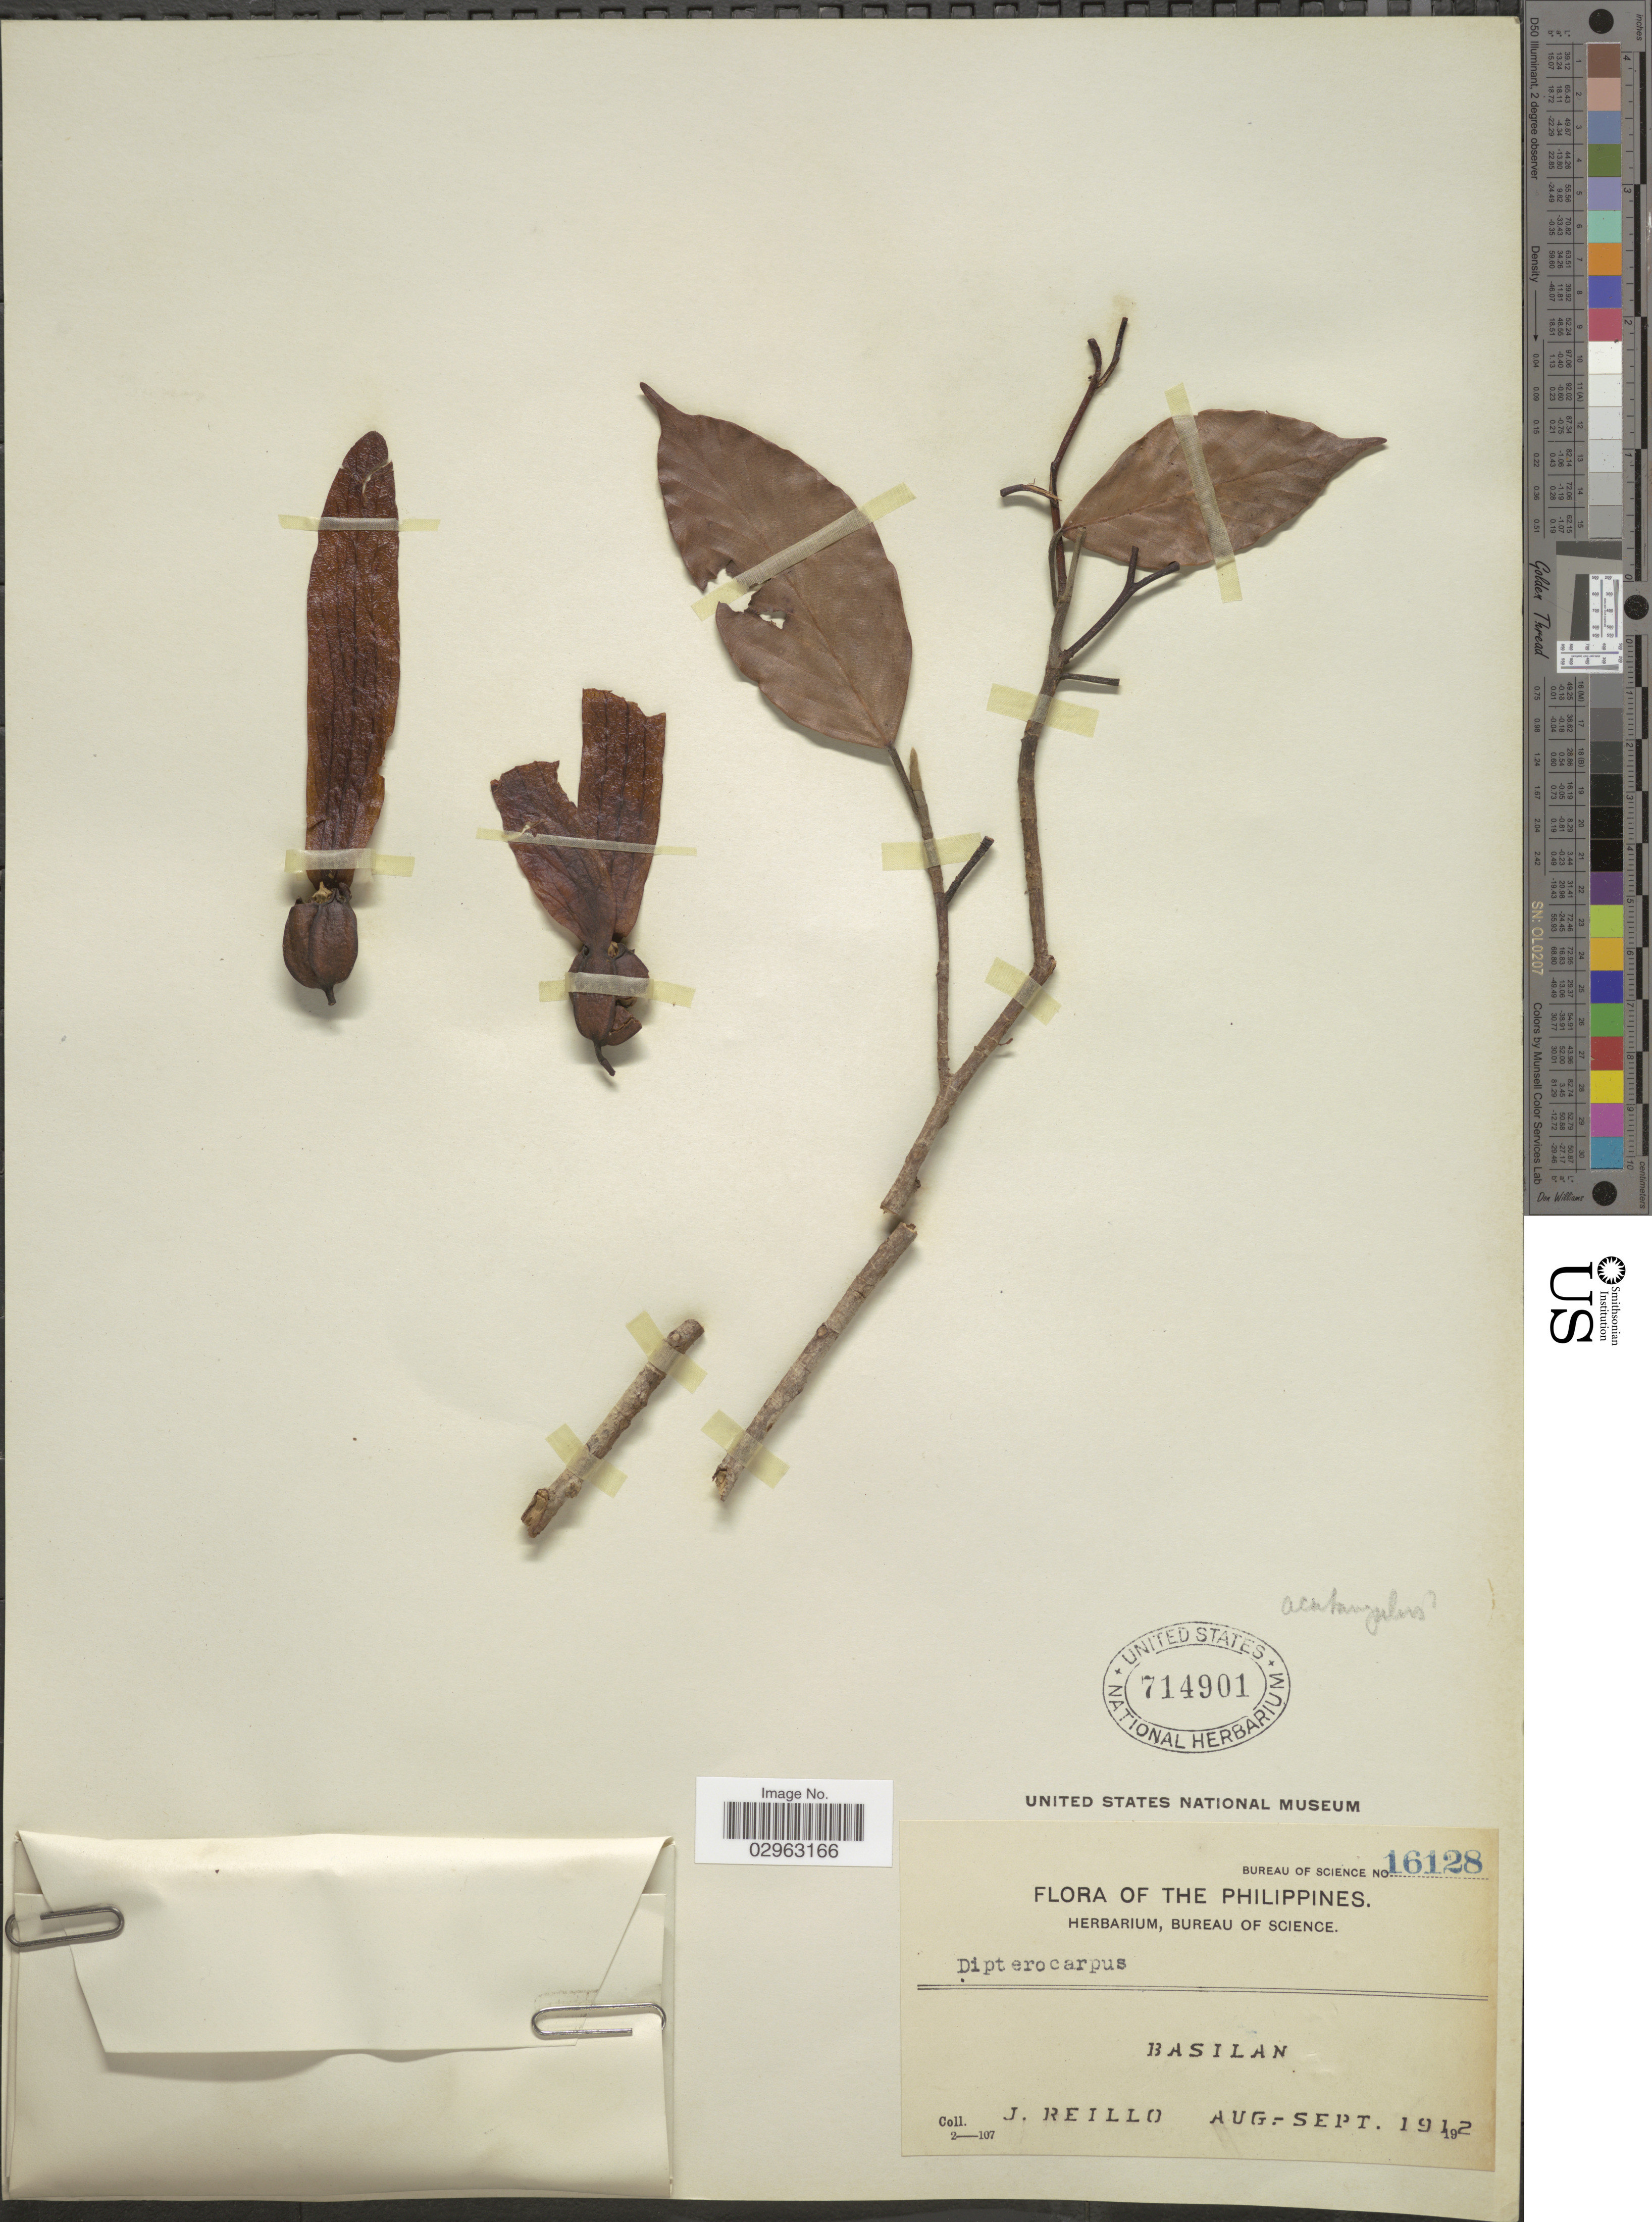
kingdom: Plantae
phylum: Tracheophyta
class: Magnoliopsida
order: Malvales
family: Dipterocarpaceae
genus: Dipterocarpus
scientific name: Dipterocarpus sp.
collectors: J. Reillo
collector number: Bureau of Science 16128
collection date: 1912-08/1912-09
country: Philippines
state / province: Muslim Mindanao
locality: Basilan.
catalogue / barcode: US 714901